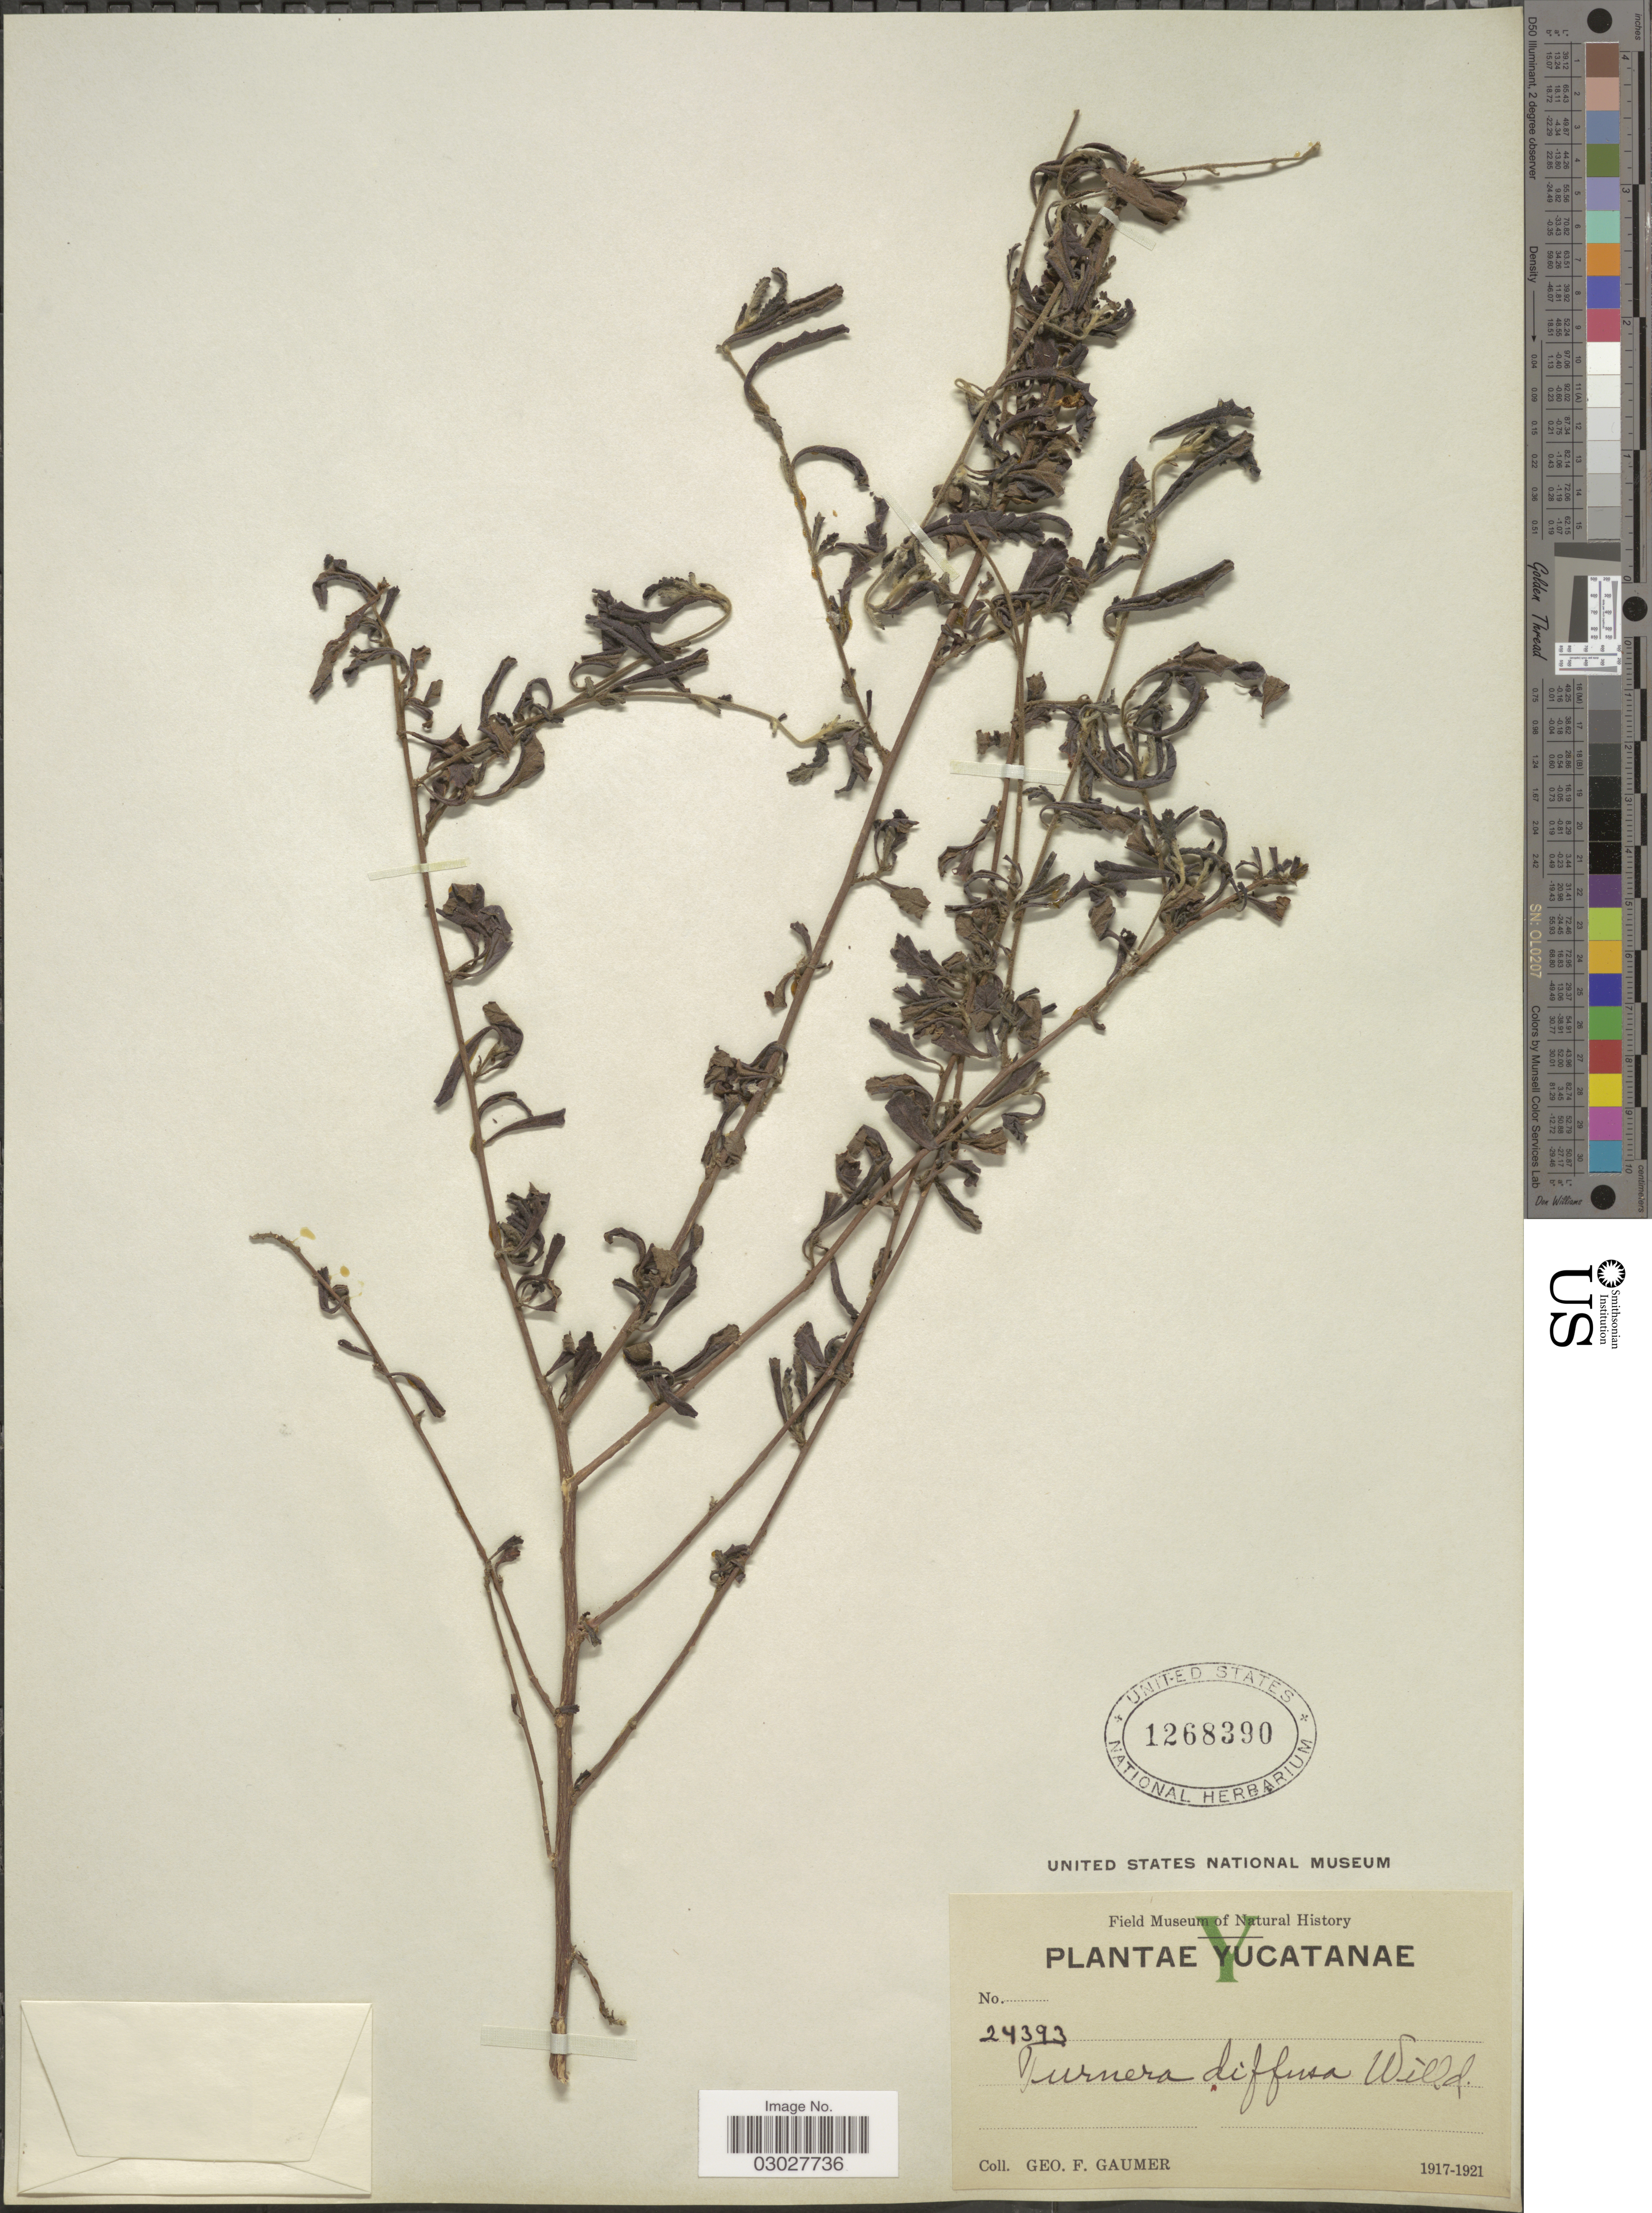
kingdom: Plantae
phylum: Tracheophyta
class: Magnoliopsida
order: Malpighiales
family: Turneraceae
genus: Turnera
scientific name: Turnera diffusa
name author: Willd. ex Schult.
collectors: G. F. Gaumer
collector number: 24393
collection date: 1917/1921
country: Mexico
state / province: Yucatán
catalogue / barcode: US 1268390